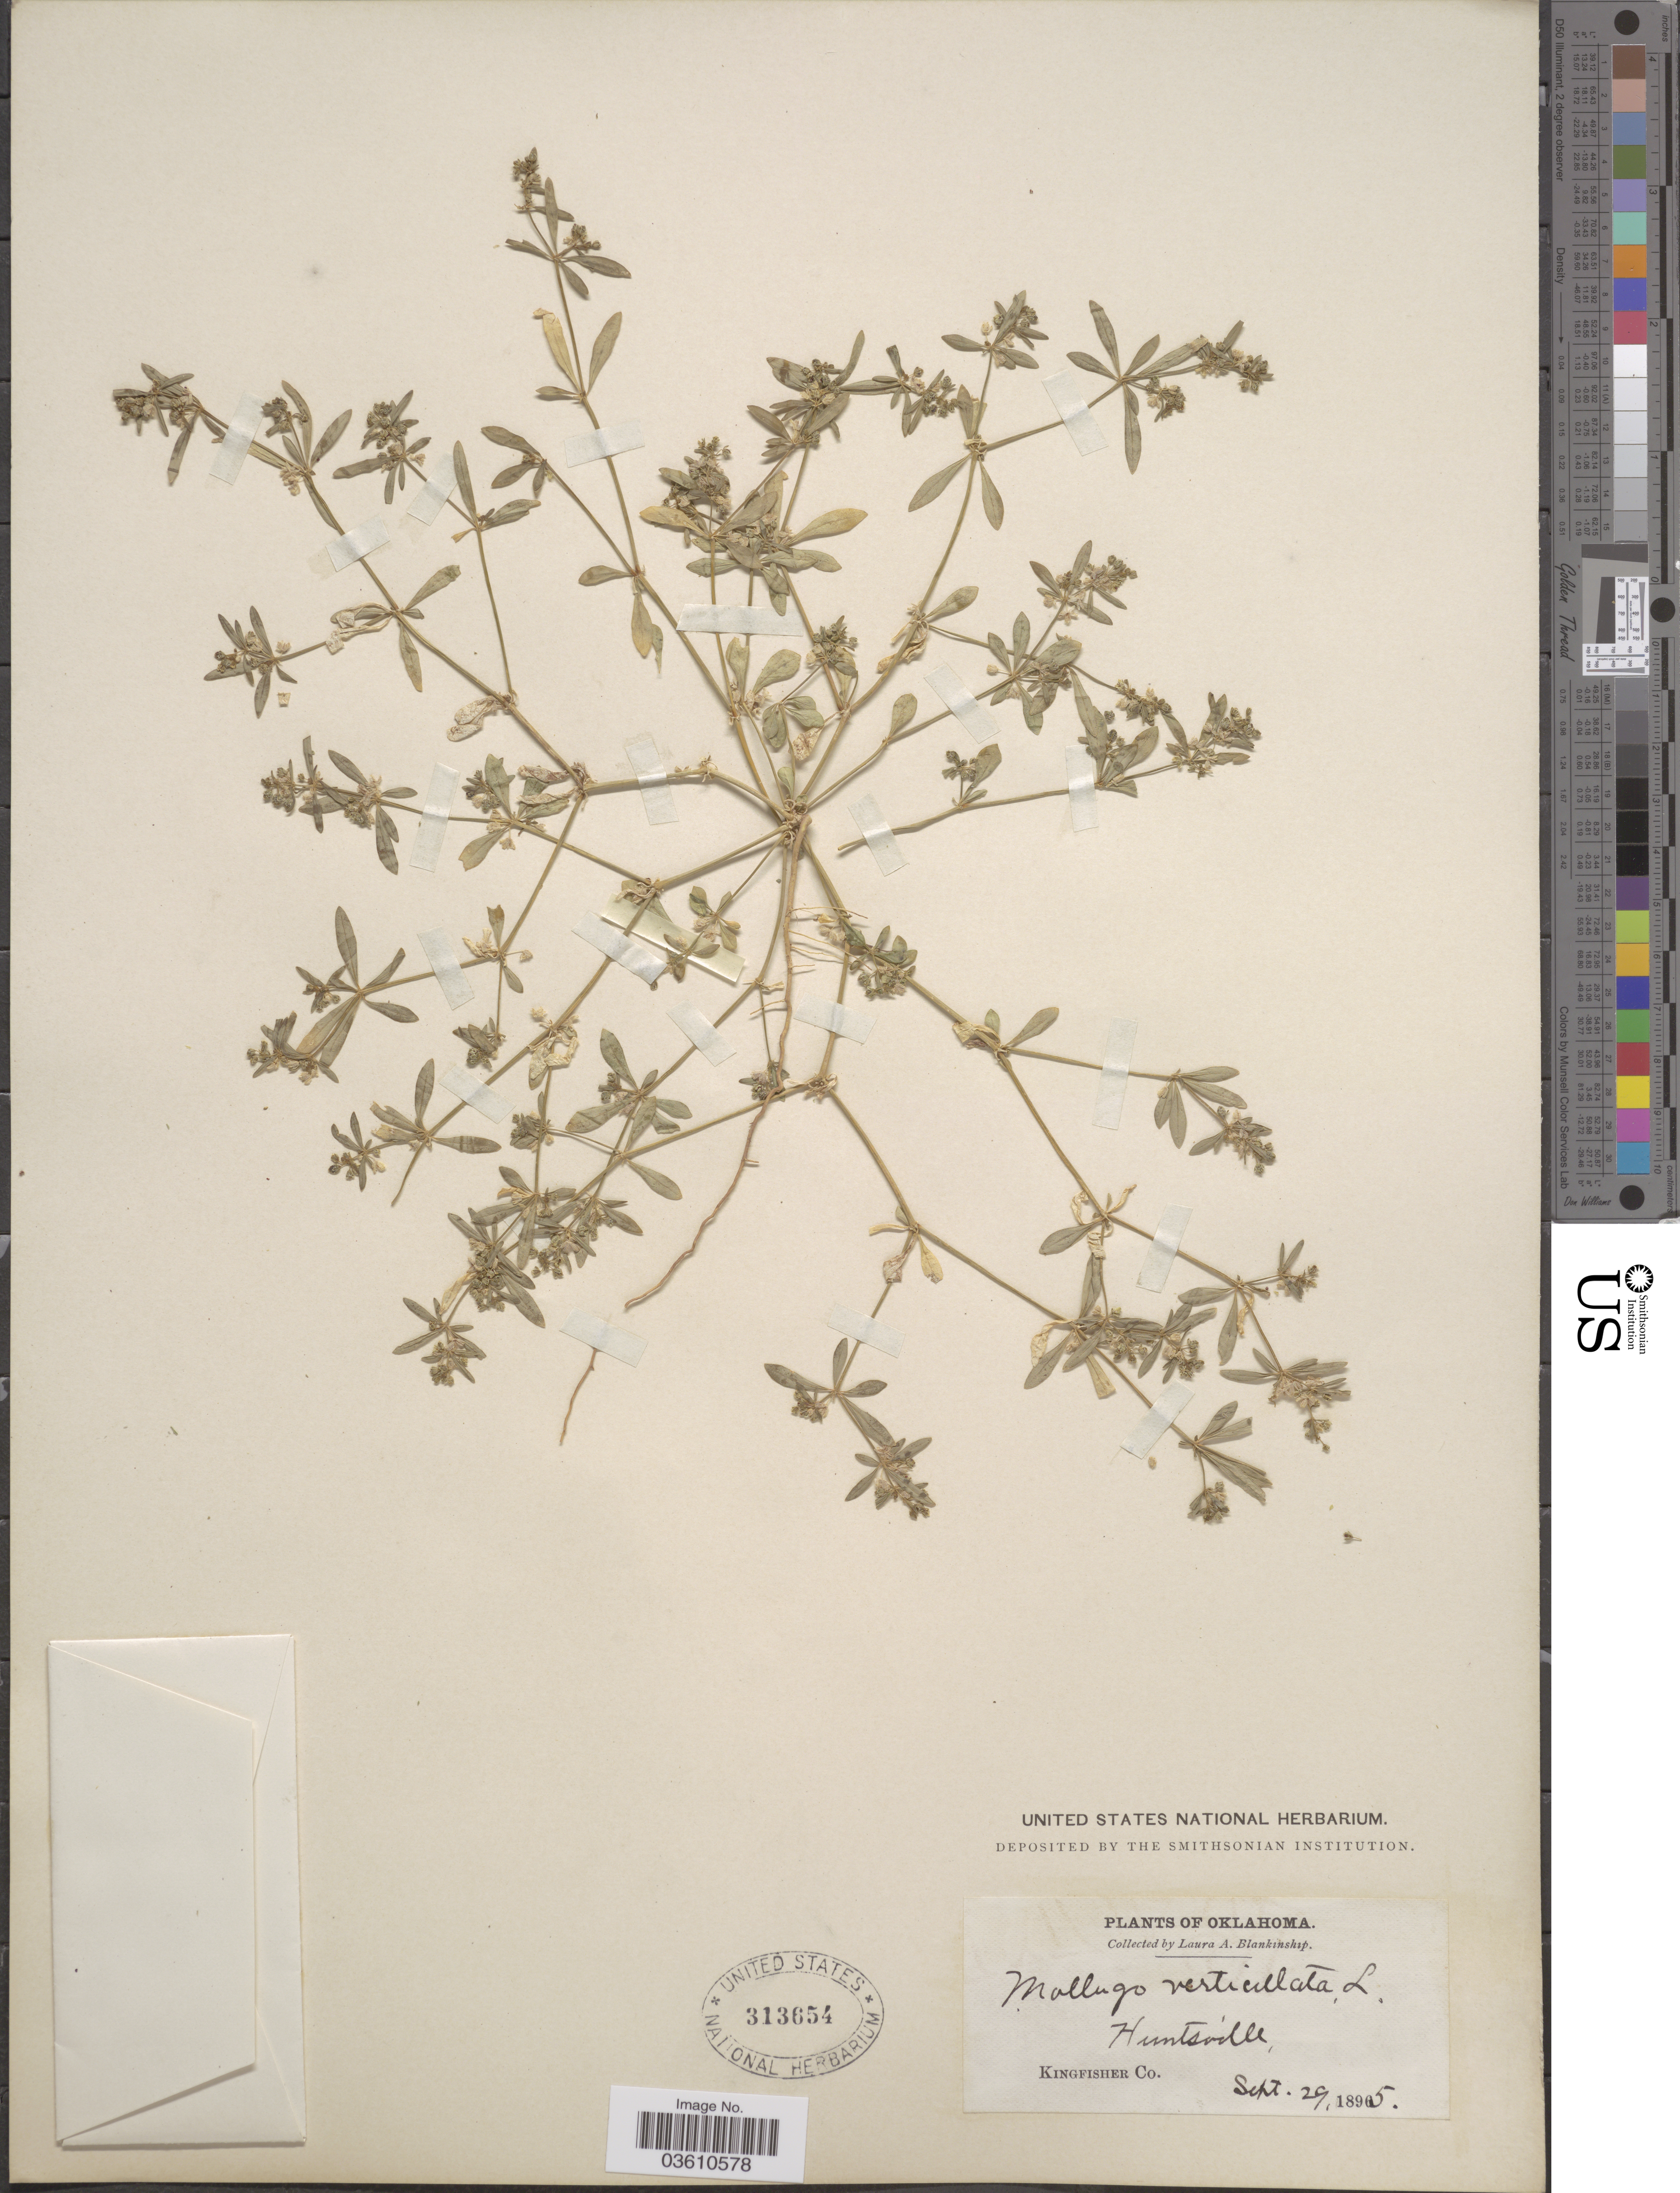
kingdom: Plantae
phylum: Tracheophyta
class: Magnoliopsida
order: Caryophyllales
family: Molluginaceae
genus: Mollugo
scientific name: Mollugo verticillata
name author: L.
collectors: L. A. Blankinship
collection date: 1895-09-29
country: United States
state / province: Oklahoma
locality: Kingfisher Co.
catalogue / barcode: US 313654